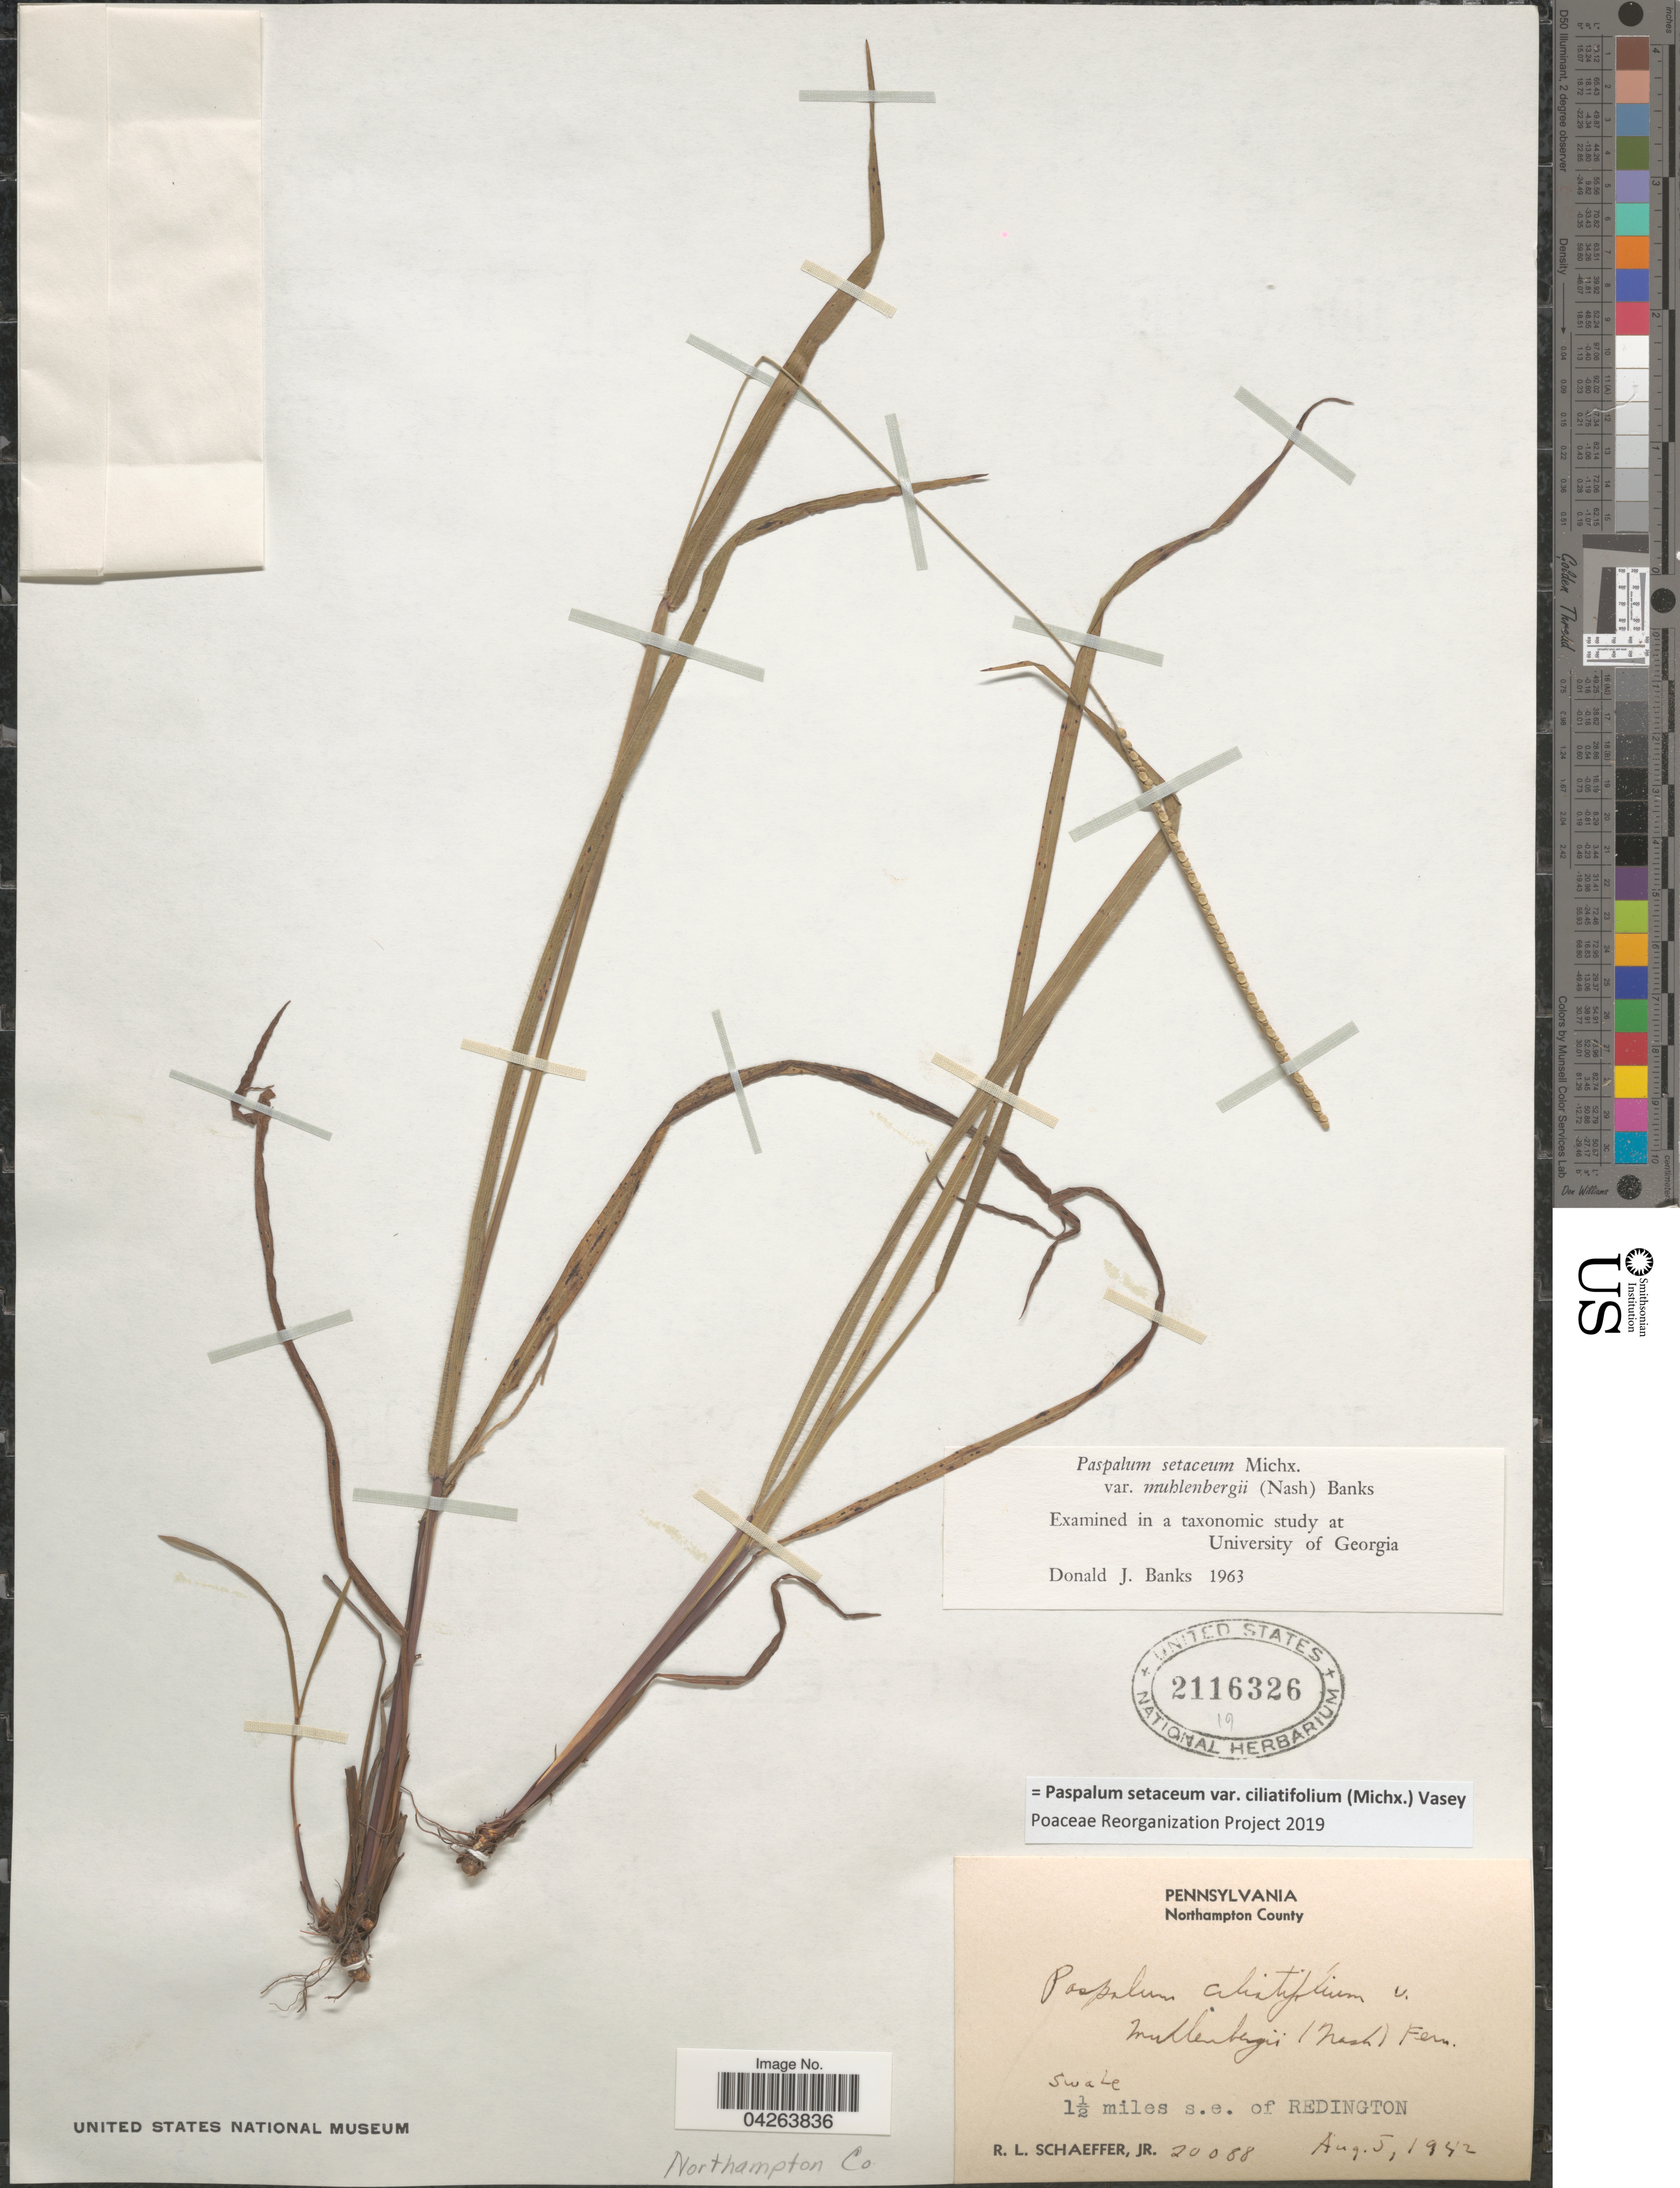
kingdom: Plantae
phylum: Tracheophyta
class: Liliopsida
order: Poales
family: Poaceae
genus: Paspalum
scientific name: Paspalum setaceum var. ciliatifolium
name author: (Michx.) Vasey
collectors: R. L. Schaeffer Jr.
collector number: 20088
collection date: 1942-08-05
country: United States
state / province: Pennsylvania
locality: Northampton County. Swale. 1½ miles s.e. of Redington.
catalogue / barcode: US 2116326